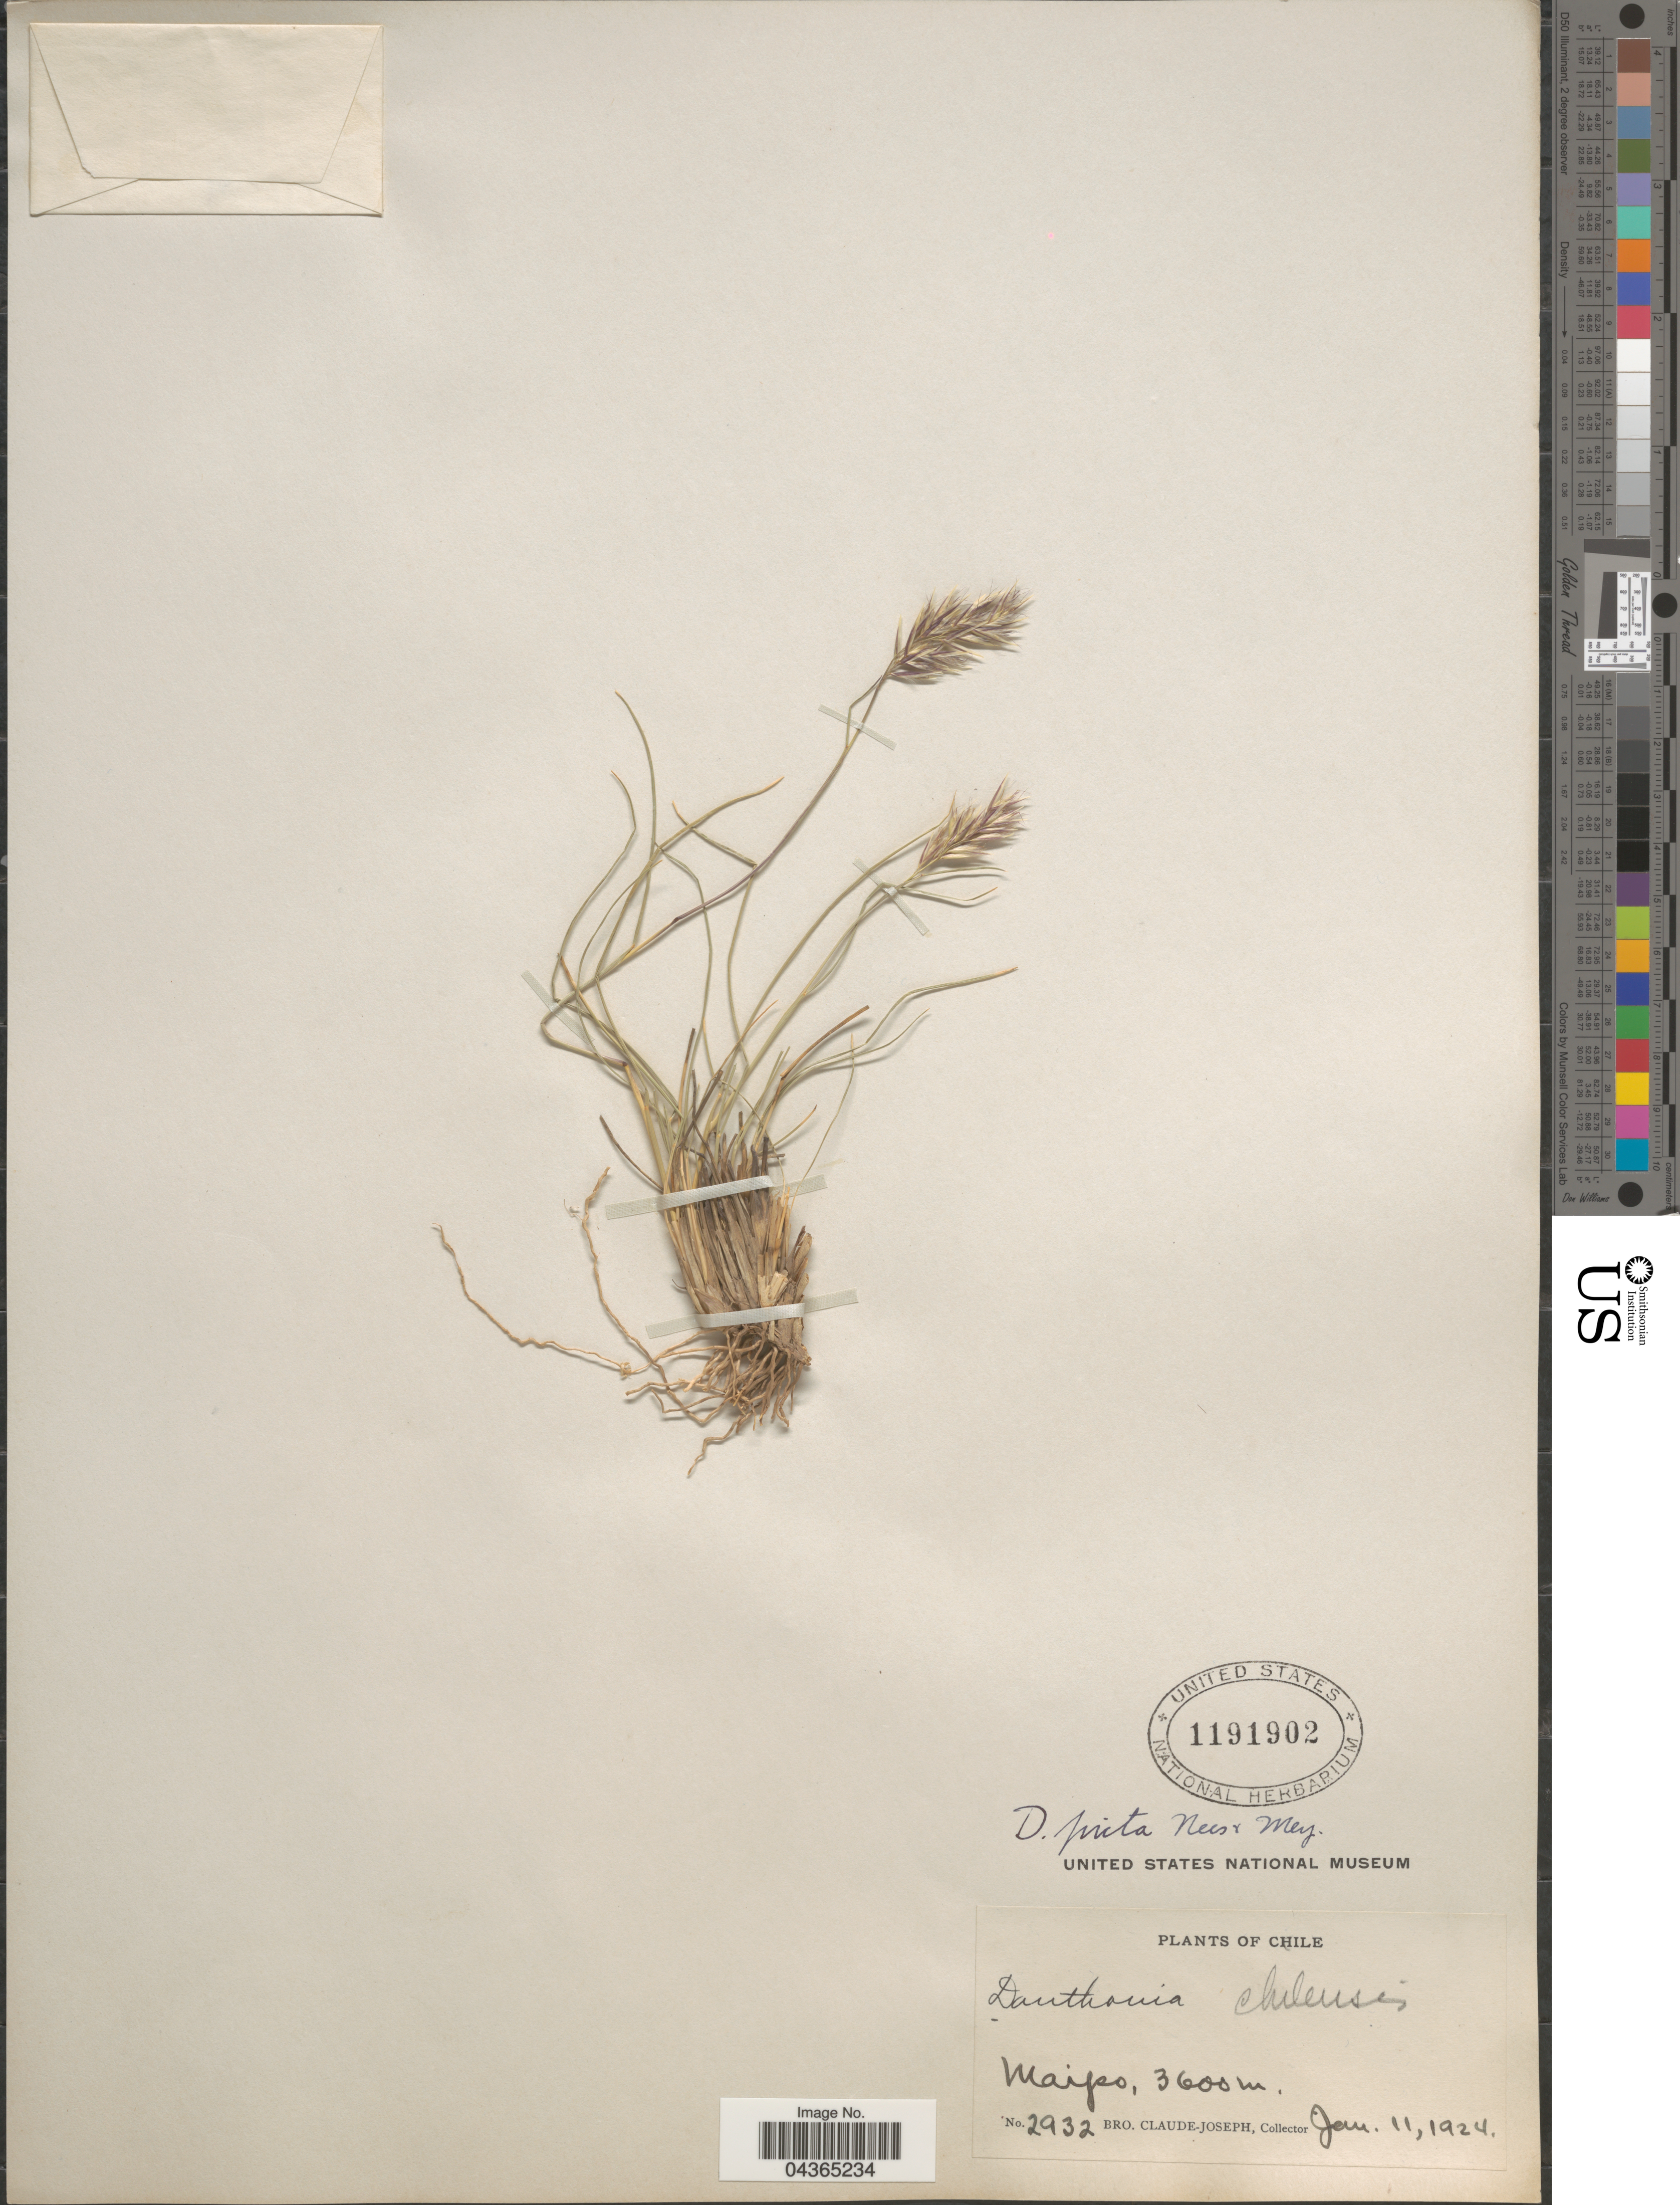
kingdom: Plantae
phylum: Tracheophyta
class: Liliopsida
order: Poales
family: Poaceae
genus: Rytidosperma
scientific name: Rytidosperma pictum var. pictum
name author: (Nees & Meyen) Nicora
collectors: Bro. Claude-Joseph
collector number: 2932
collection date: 1924-01-11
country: Chile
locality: Maipo.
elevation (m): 3600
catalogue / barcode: US 1191902